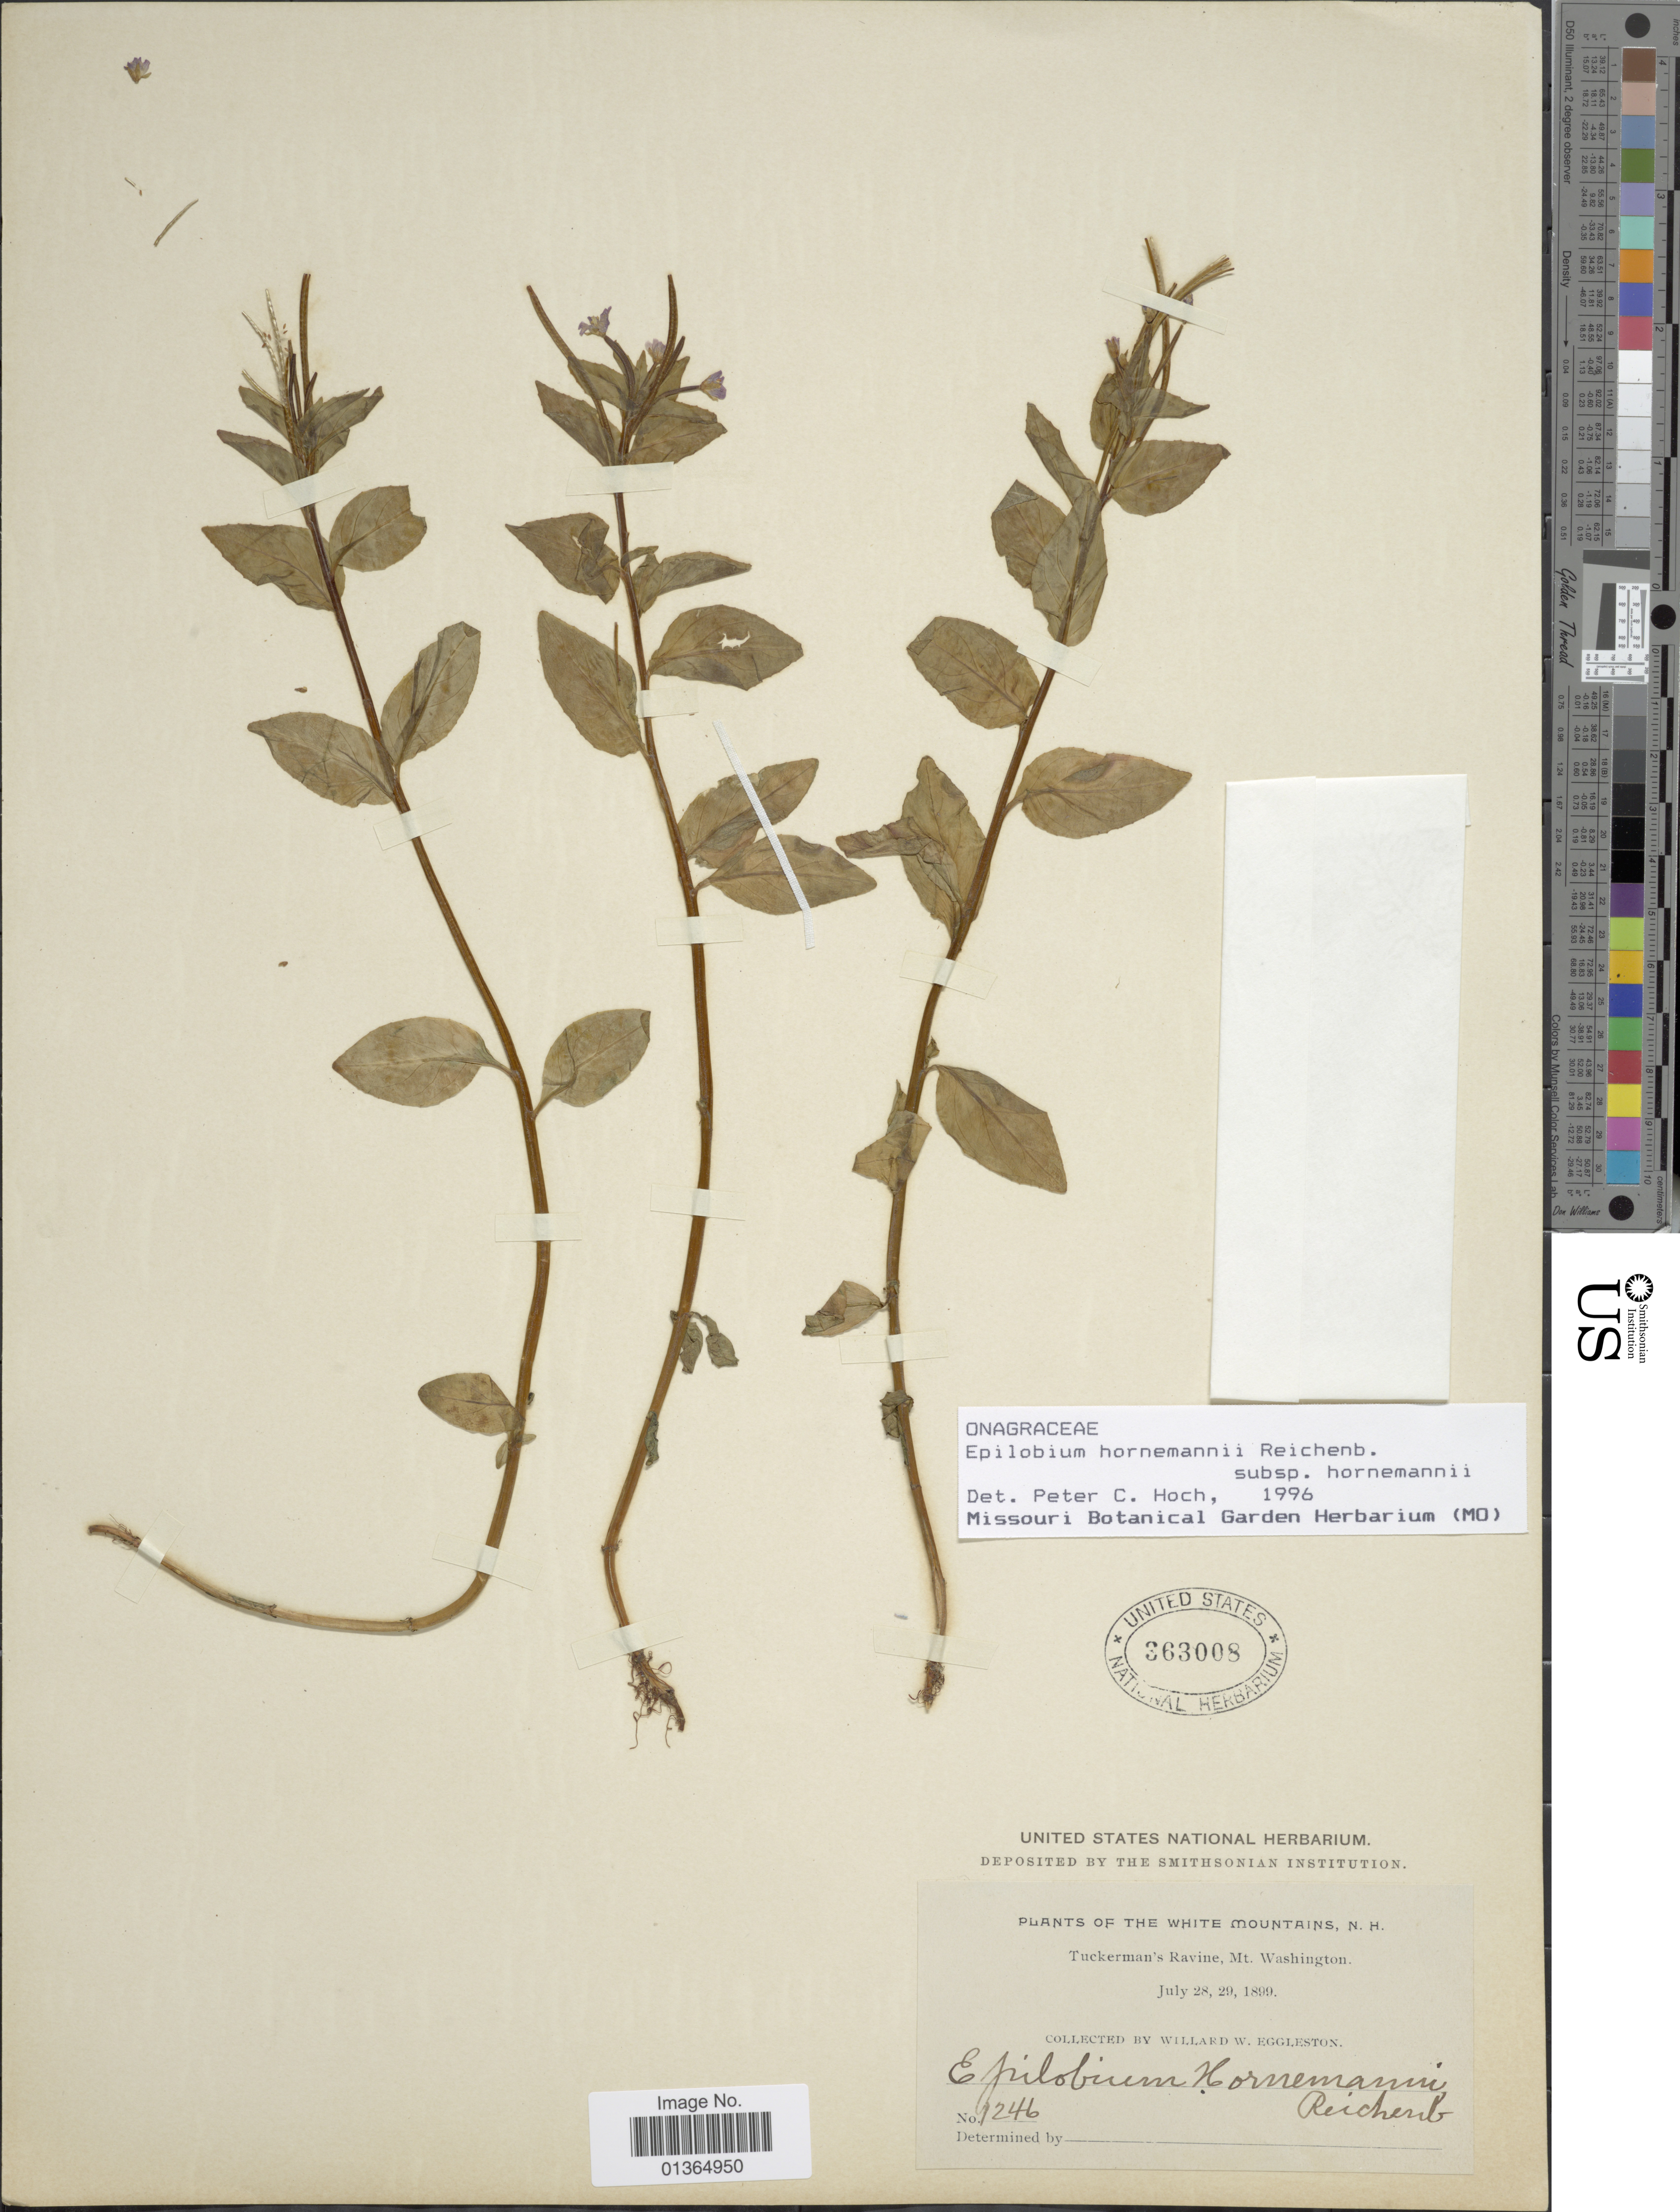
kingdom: Plantae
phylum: Tracheophyta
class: Magnoliopsida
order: Myrtales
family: Onagraceae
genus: Epilobium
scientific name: Epilobium hornemannii subsp. hornemannii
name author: Rchb.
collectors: W. W. Eggleston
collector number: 1246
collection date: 1899-07-28/1899-07-29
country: United States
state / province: New Hampshire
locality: White Mountains. Tuckerman's Ravine.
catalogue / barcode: US 363008